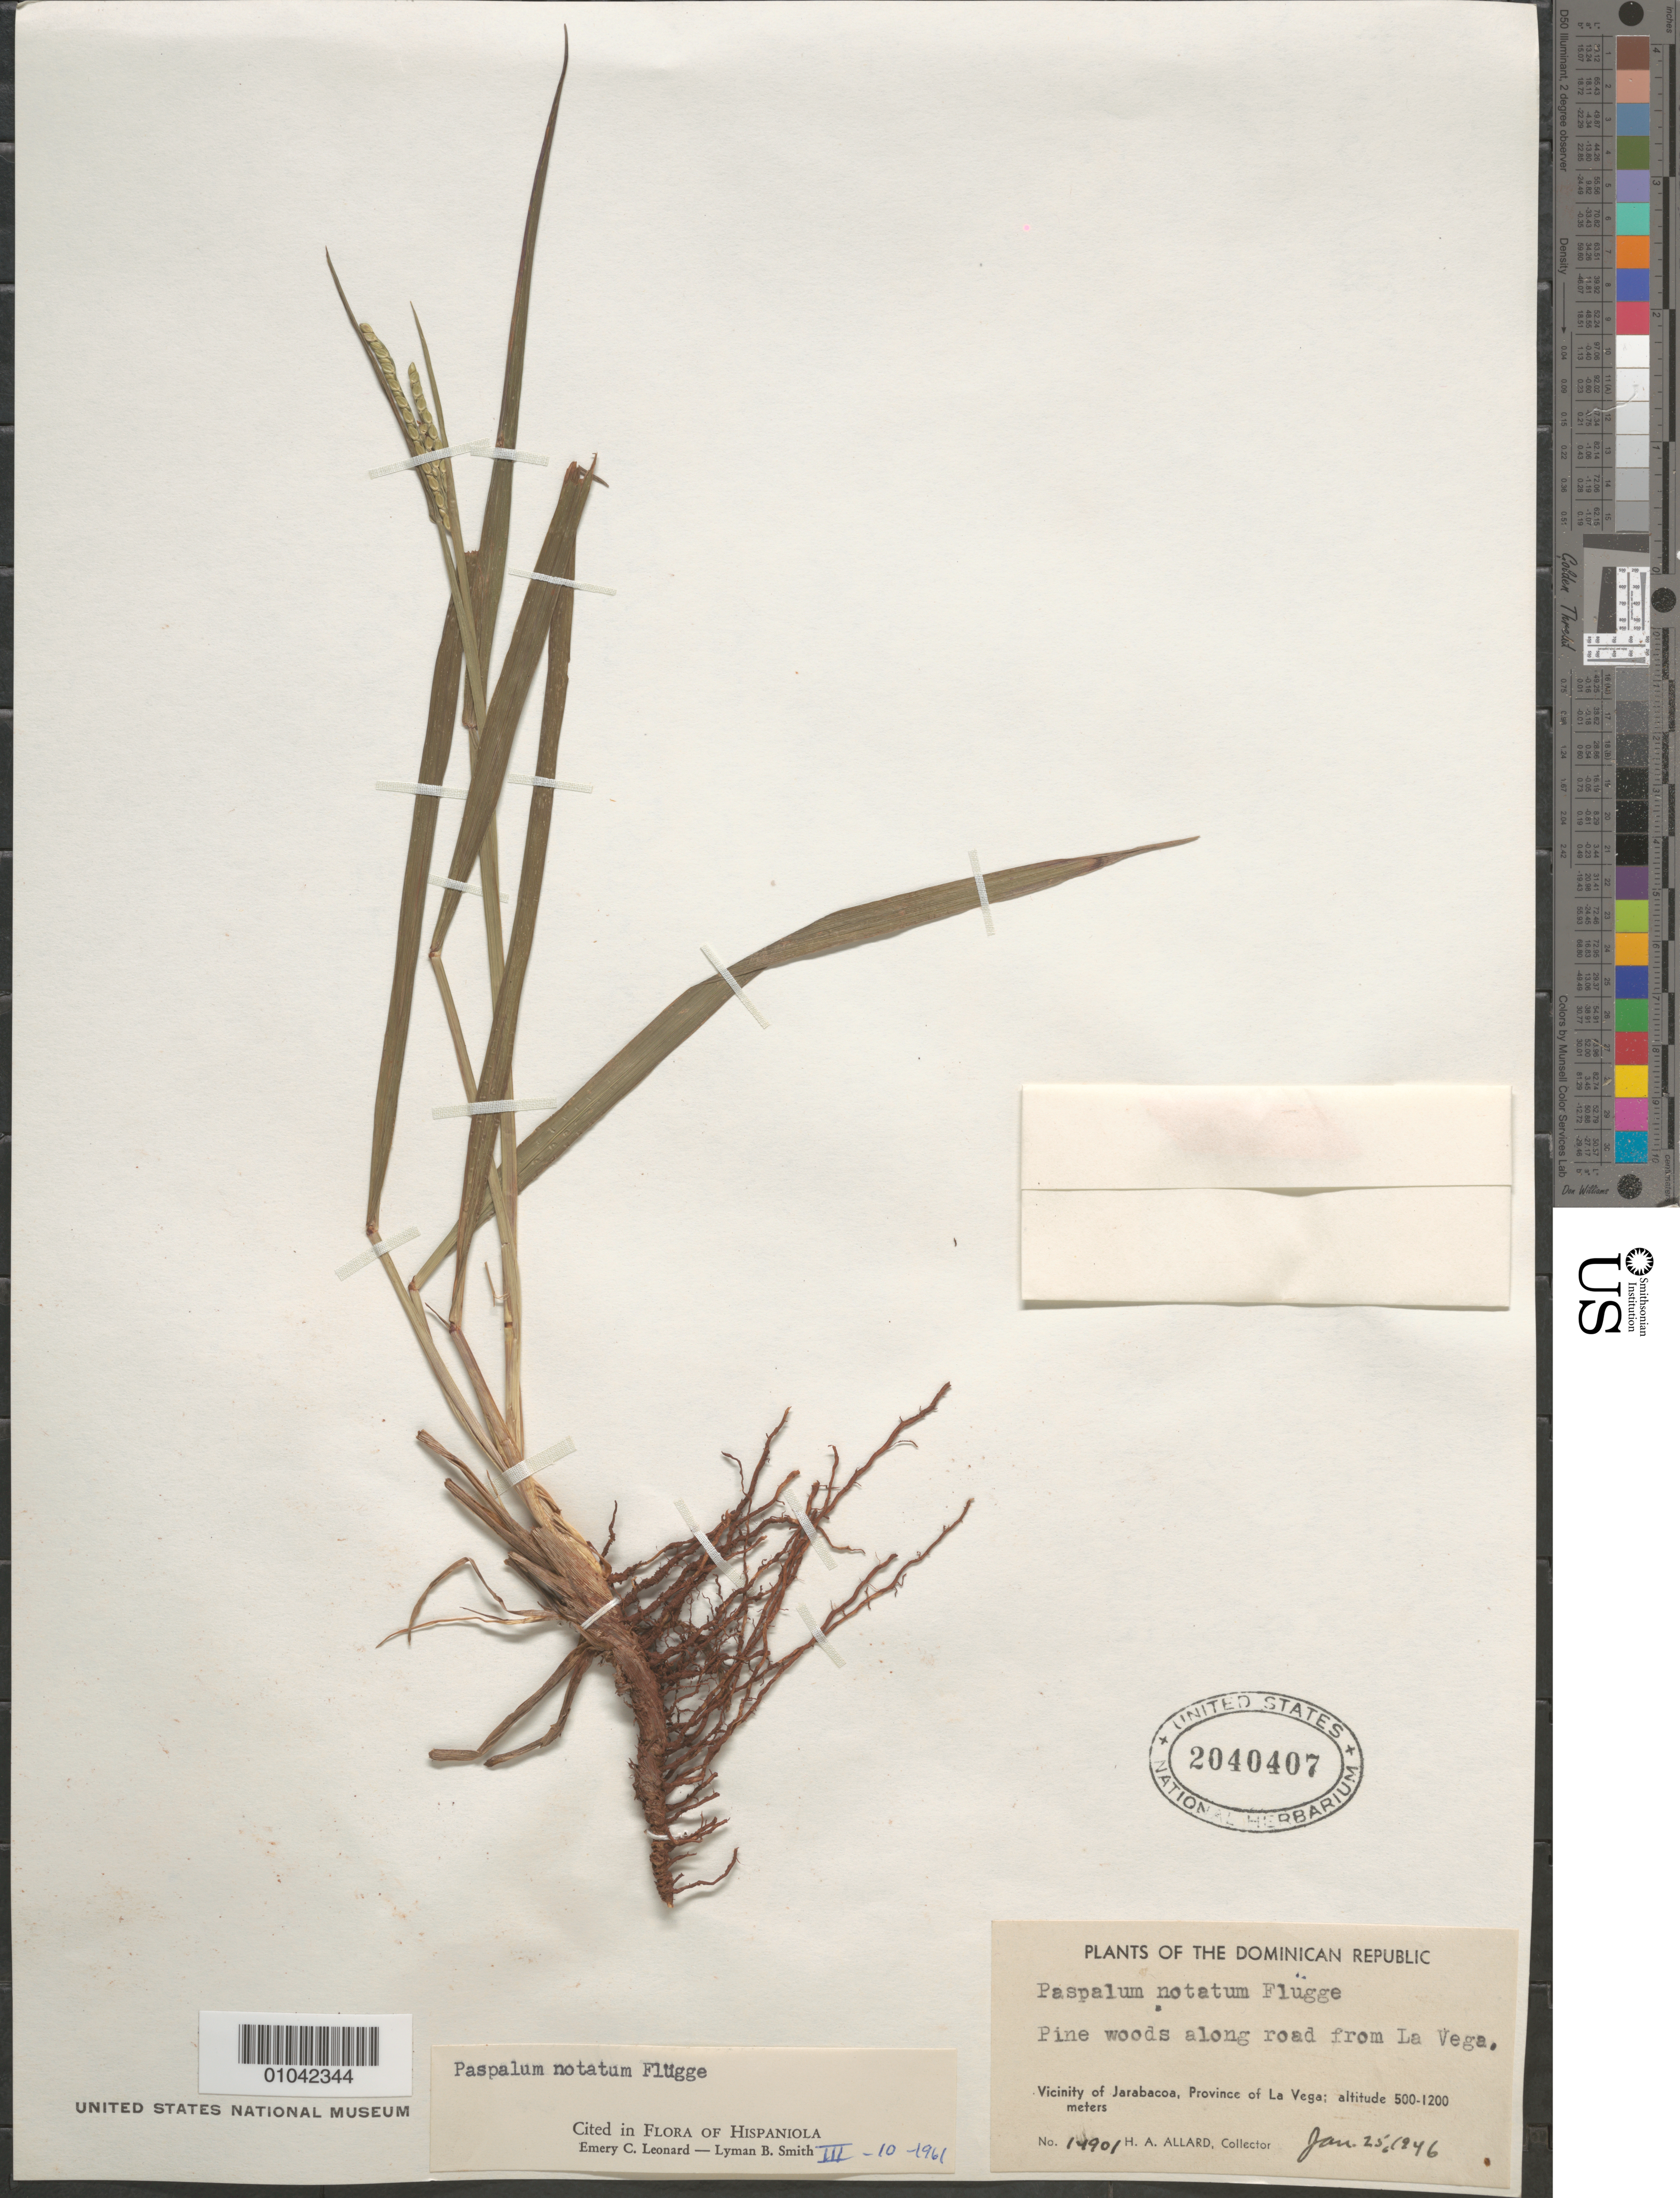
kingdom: Plantae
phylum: Tracheophyta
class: Liliopsida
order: Poales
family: Poaceae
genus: Paspalum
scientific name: Paspalum notatum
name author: Flüggé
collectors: H. A. Allard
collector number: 14901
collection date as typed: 25 Jan 1946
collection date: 1946-01-25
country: Dominican Republic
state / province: La Vega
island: Hispaniola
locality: Vicinity of Jarabacoa, along road from La Vega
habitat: pine woods along road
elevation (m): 500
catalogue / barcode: US 2040407